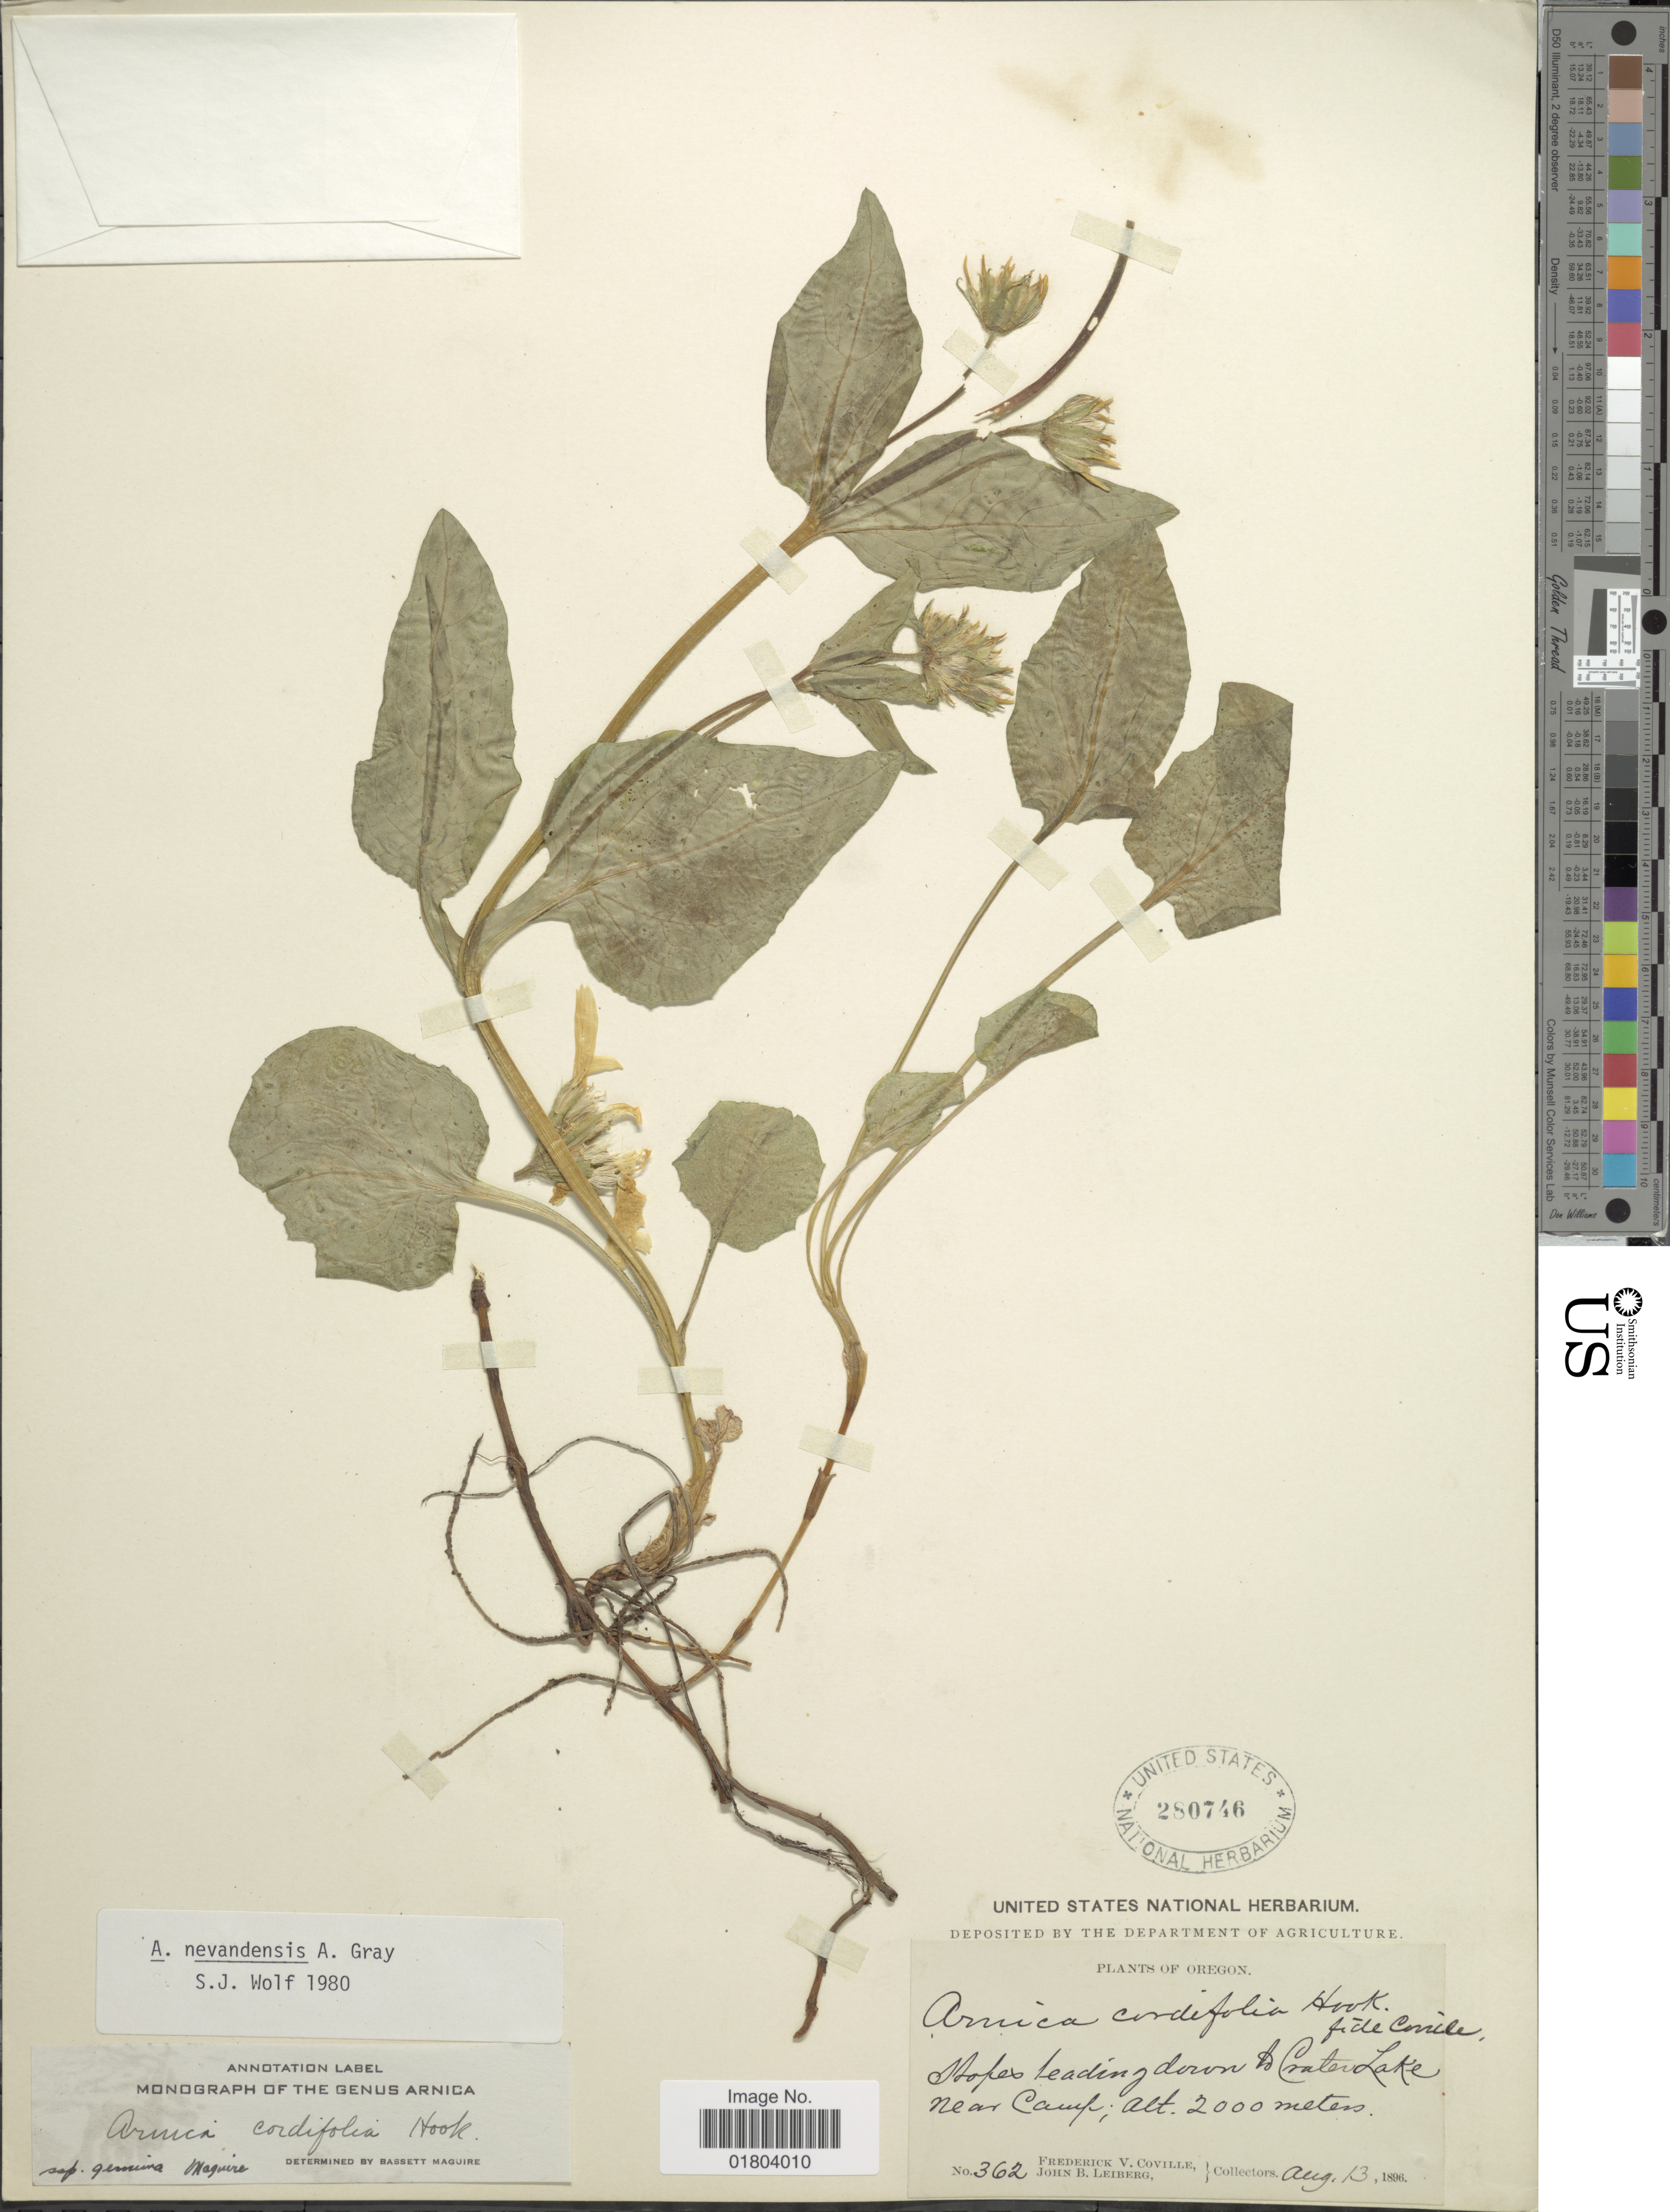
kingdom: Plantae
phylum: Tracheophyta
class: Magnoliopsida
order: Asterales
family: Asteraceae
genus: Arnica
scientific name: Arnica nevadensis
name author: A. Gray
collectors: F. V. Coville & J. Leiberg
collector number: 362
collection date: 1896-08-13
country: United States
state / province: Oregon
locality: Slopes leading down to Crater Lake near Camp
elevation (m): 2000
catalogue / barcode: US 280746